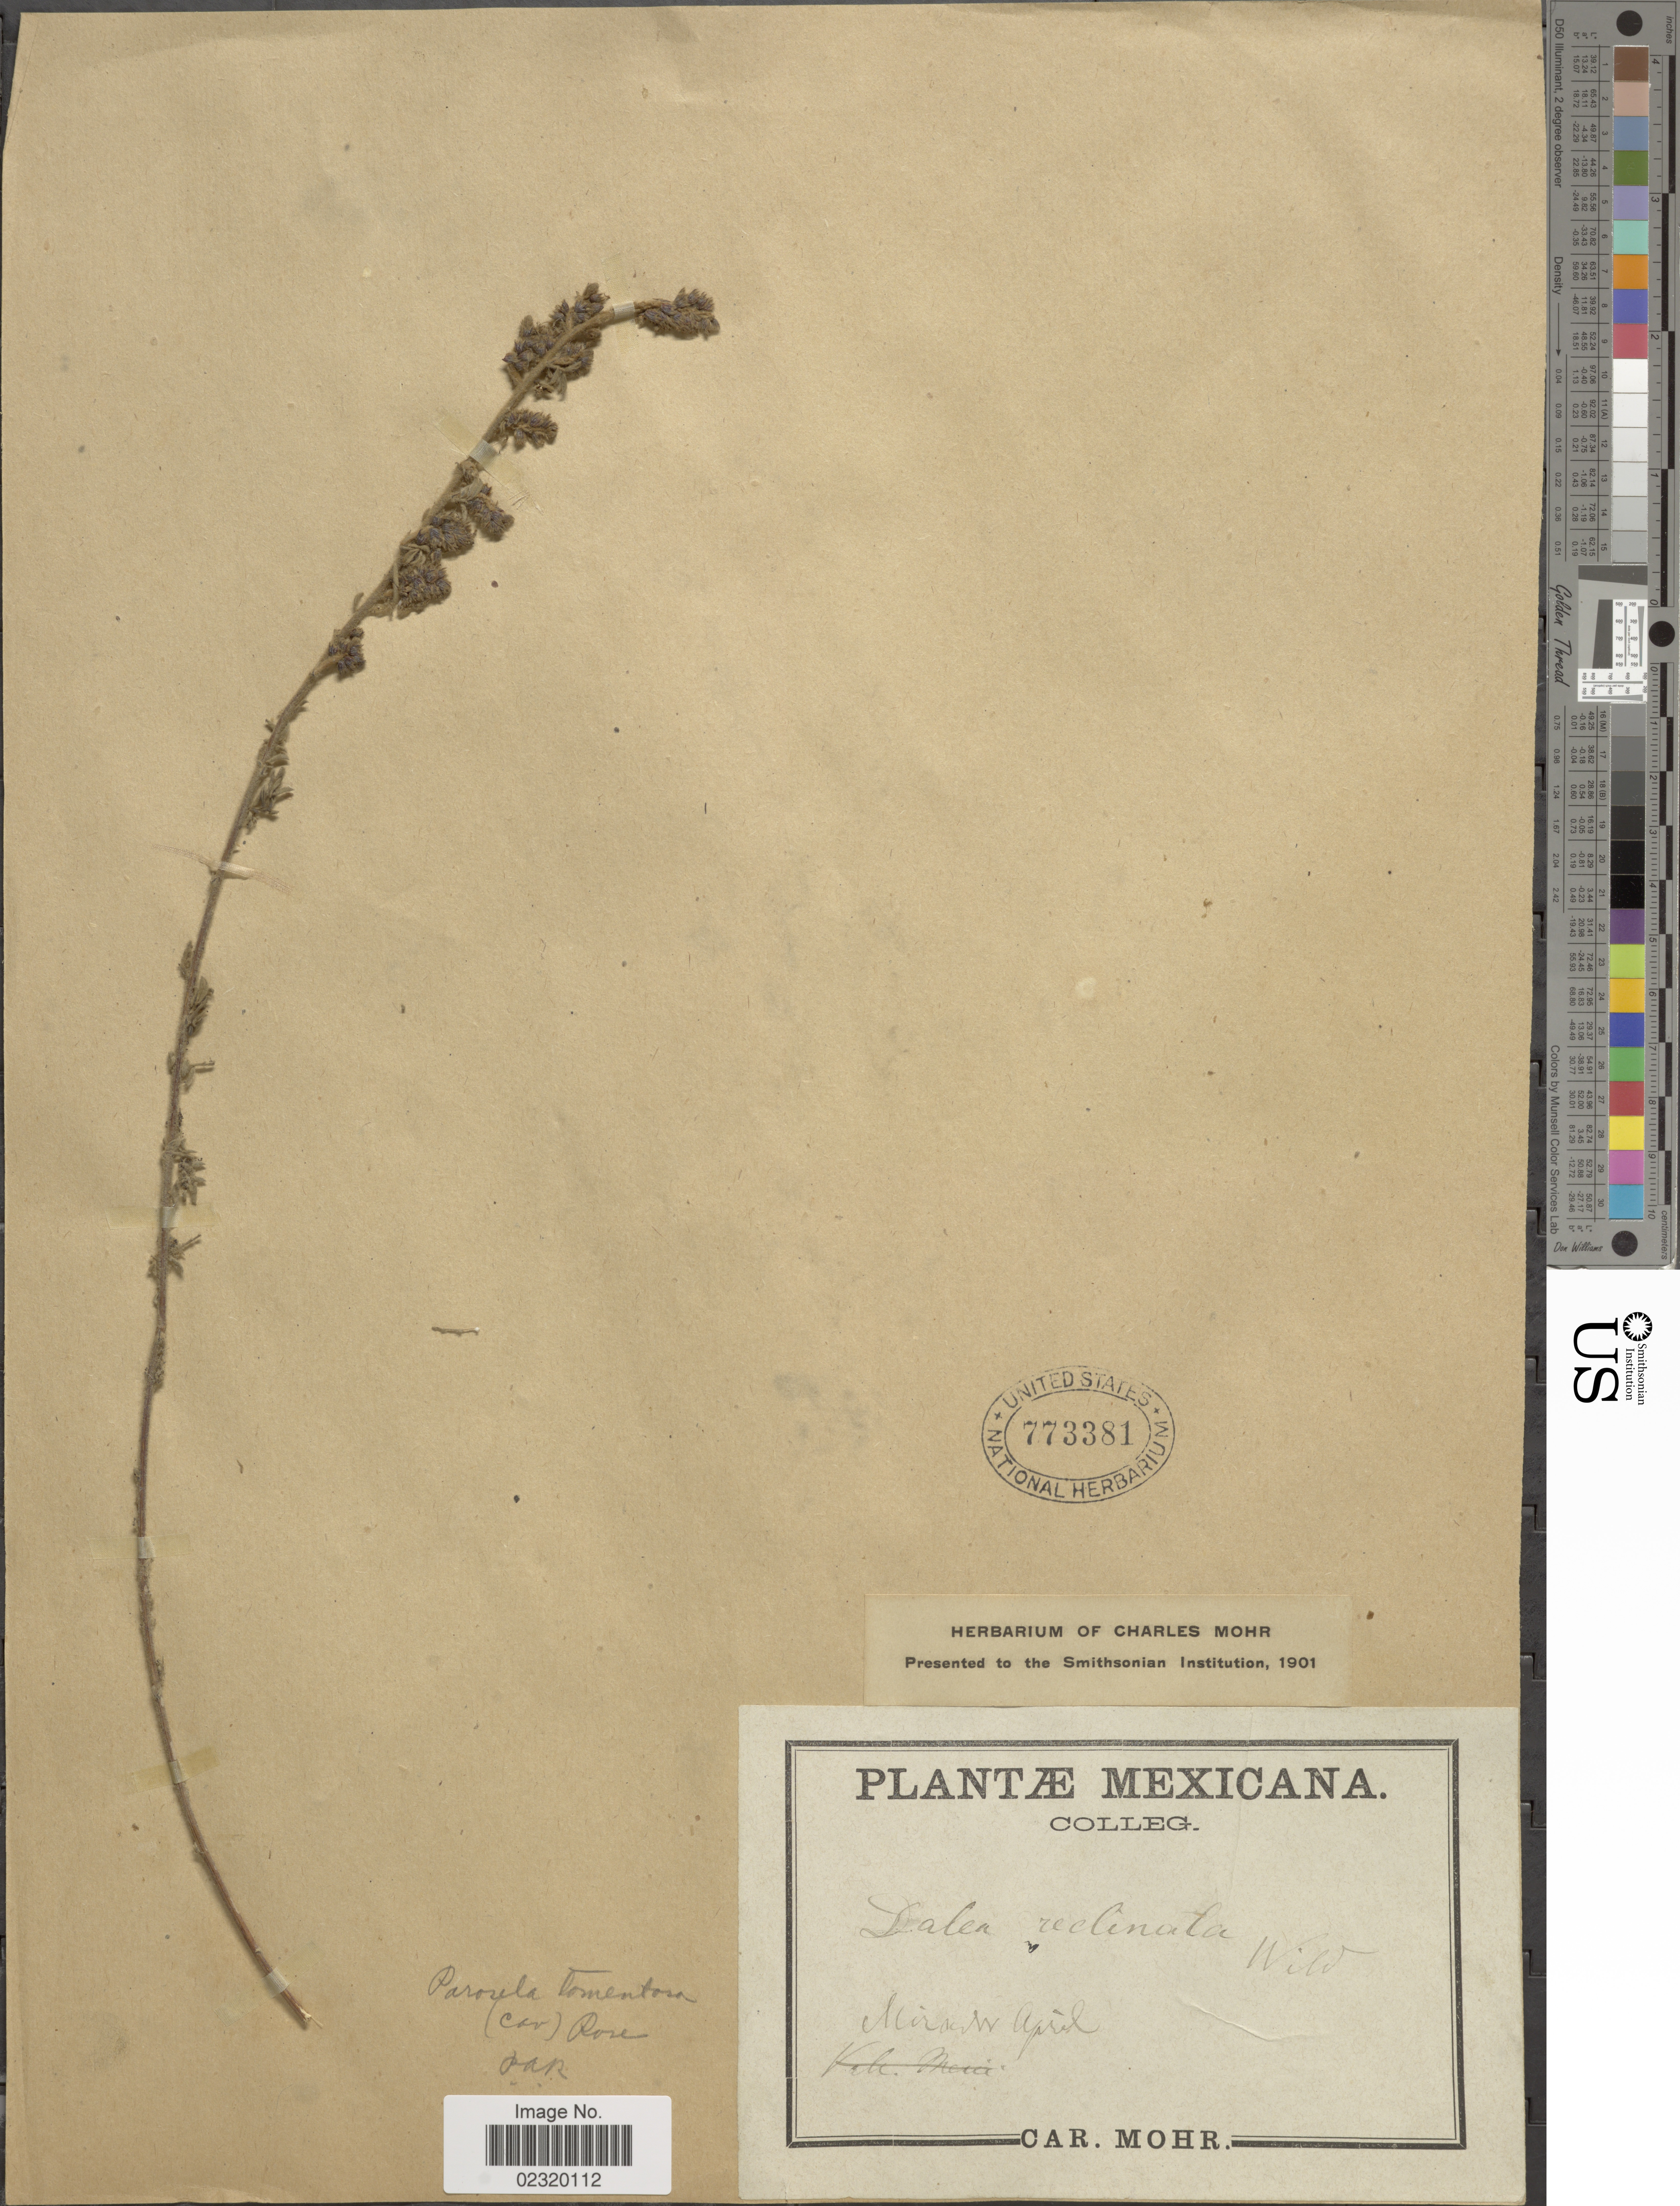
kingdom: Plantae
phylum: Tracheophyta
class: Magnoliopsida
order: Fabales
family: Fabaceae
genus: Dalea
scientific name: Dalea tomentosa var. psoraleoides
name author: (Moric.) Barneby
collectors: C. T. Mohr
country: Mexico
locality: Mirador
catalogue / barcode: US 773381